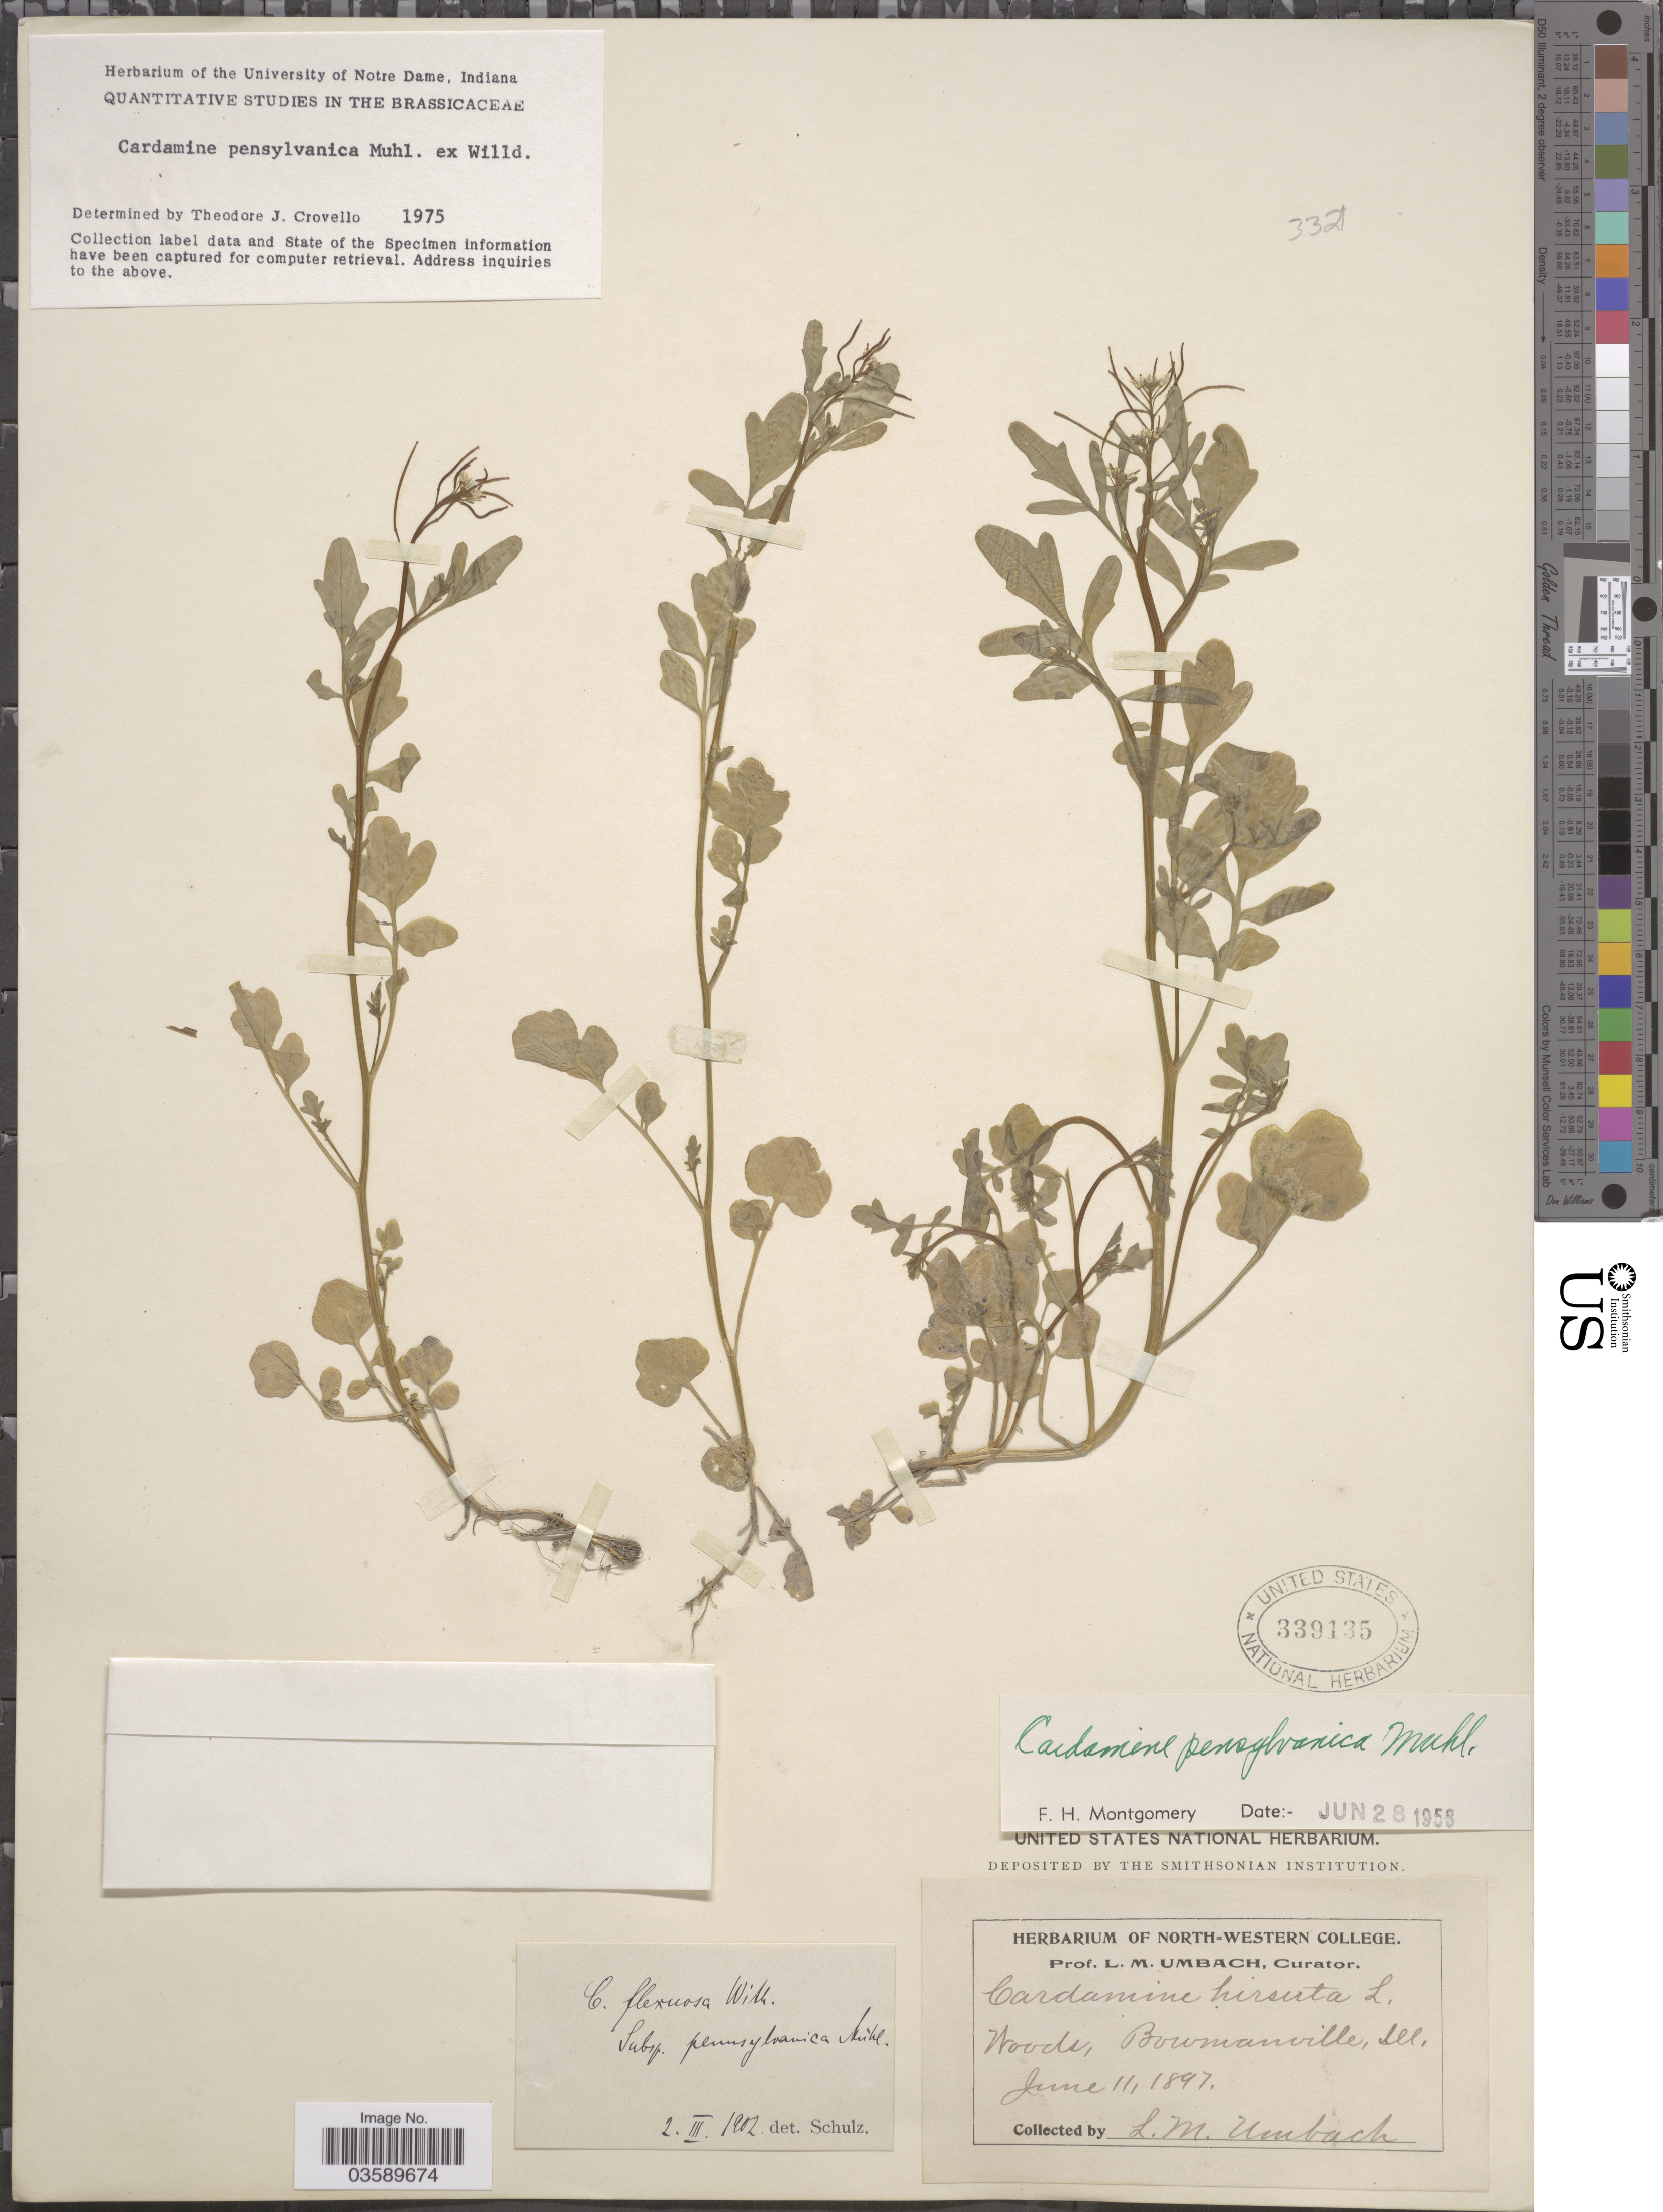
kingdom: Plantae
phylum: Tracheophyta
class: Magnoliopsida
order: Brassicales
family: Brassicaceae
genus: Cardamine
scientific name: Cardamine pensylvanica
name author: Muhl. ex Willd.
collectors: L. M. Umbach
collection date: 1897-06-11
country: United States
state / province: Illinois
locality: Woods, Bowmanville.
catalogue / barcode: US 339135